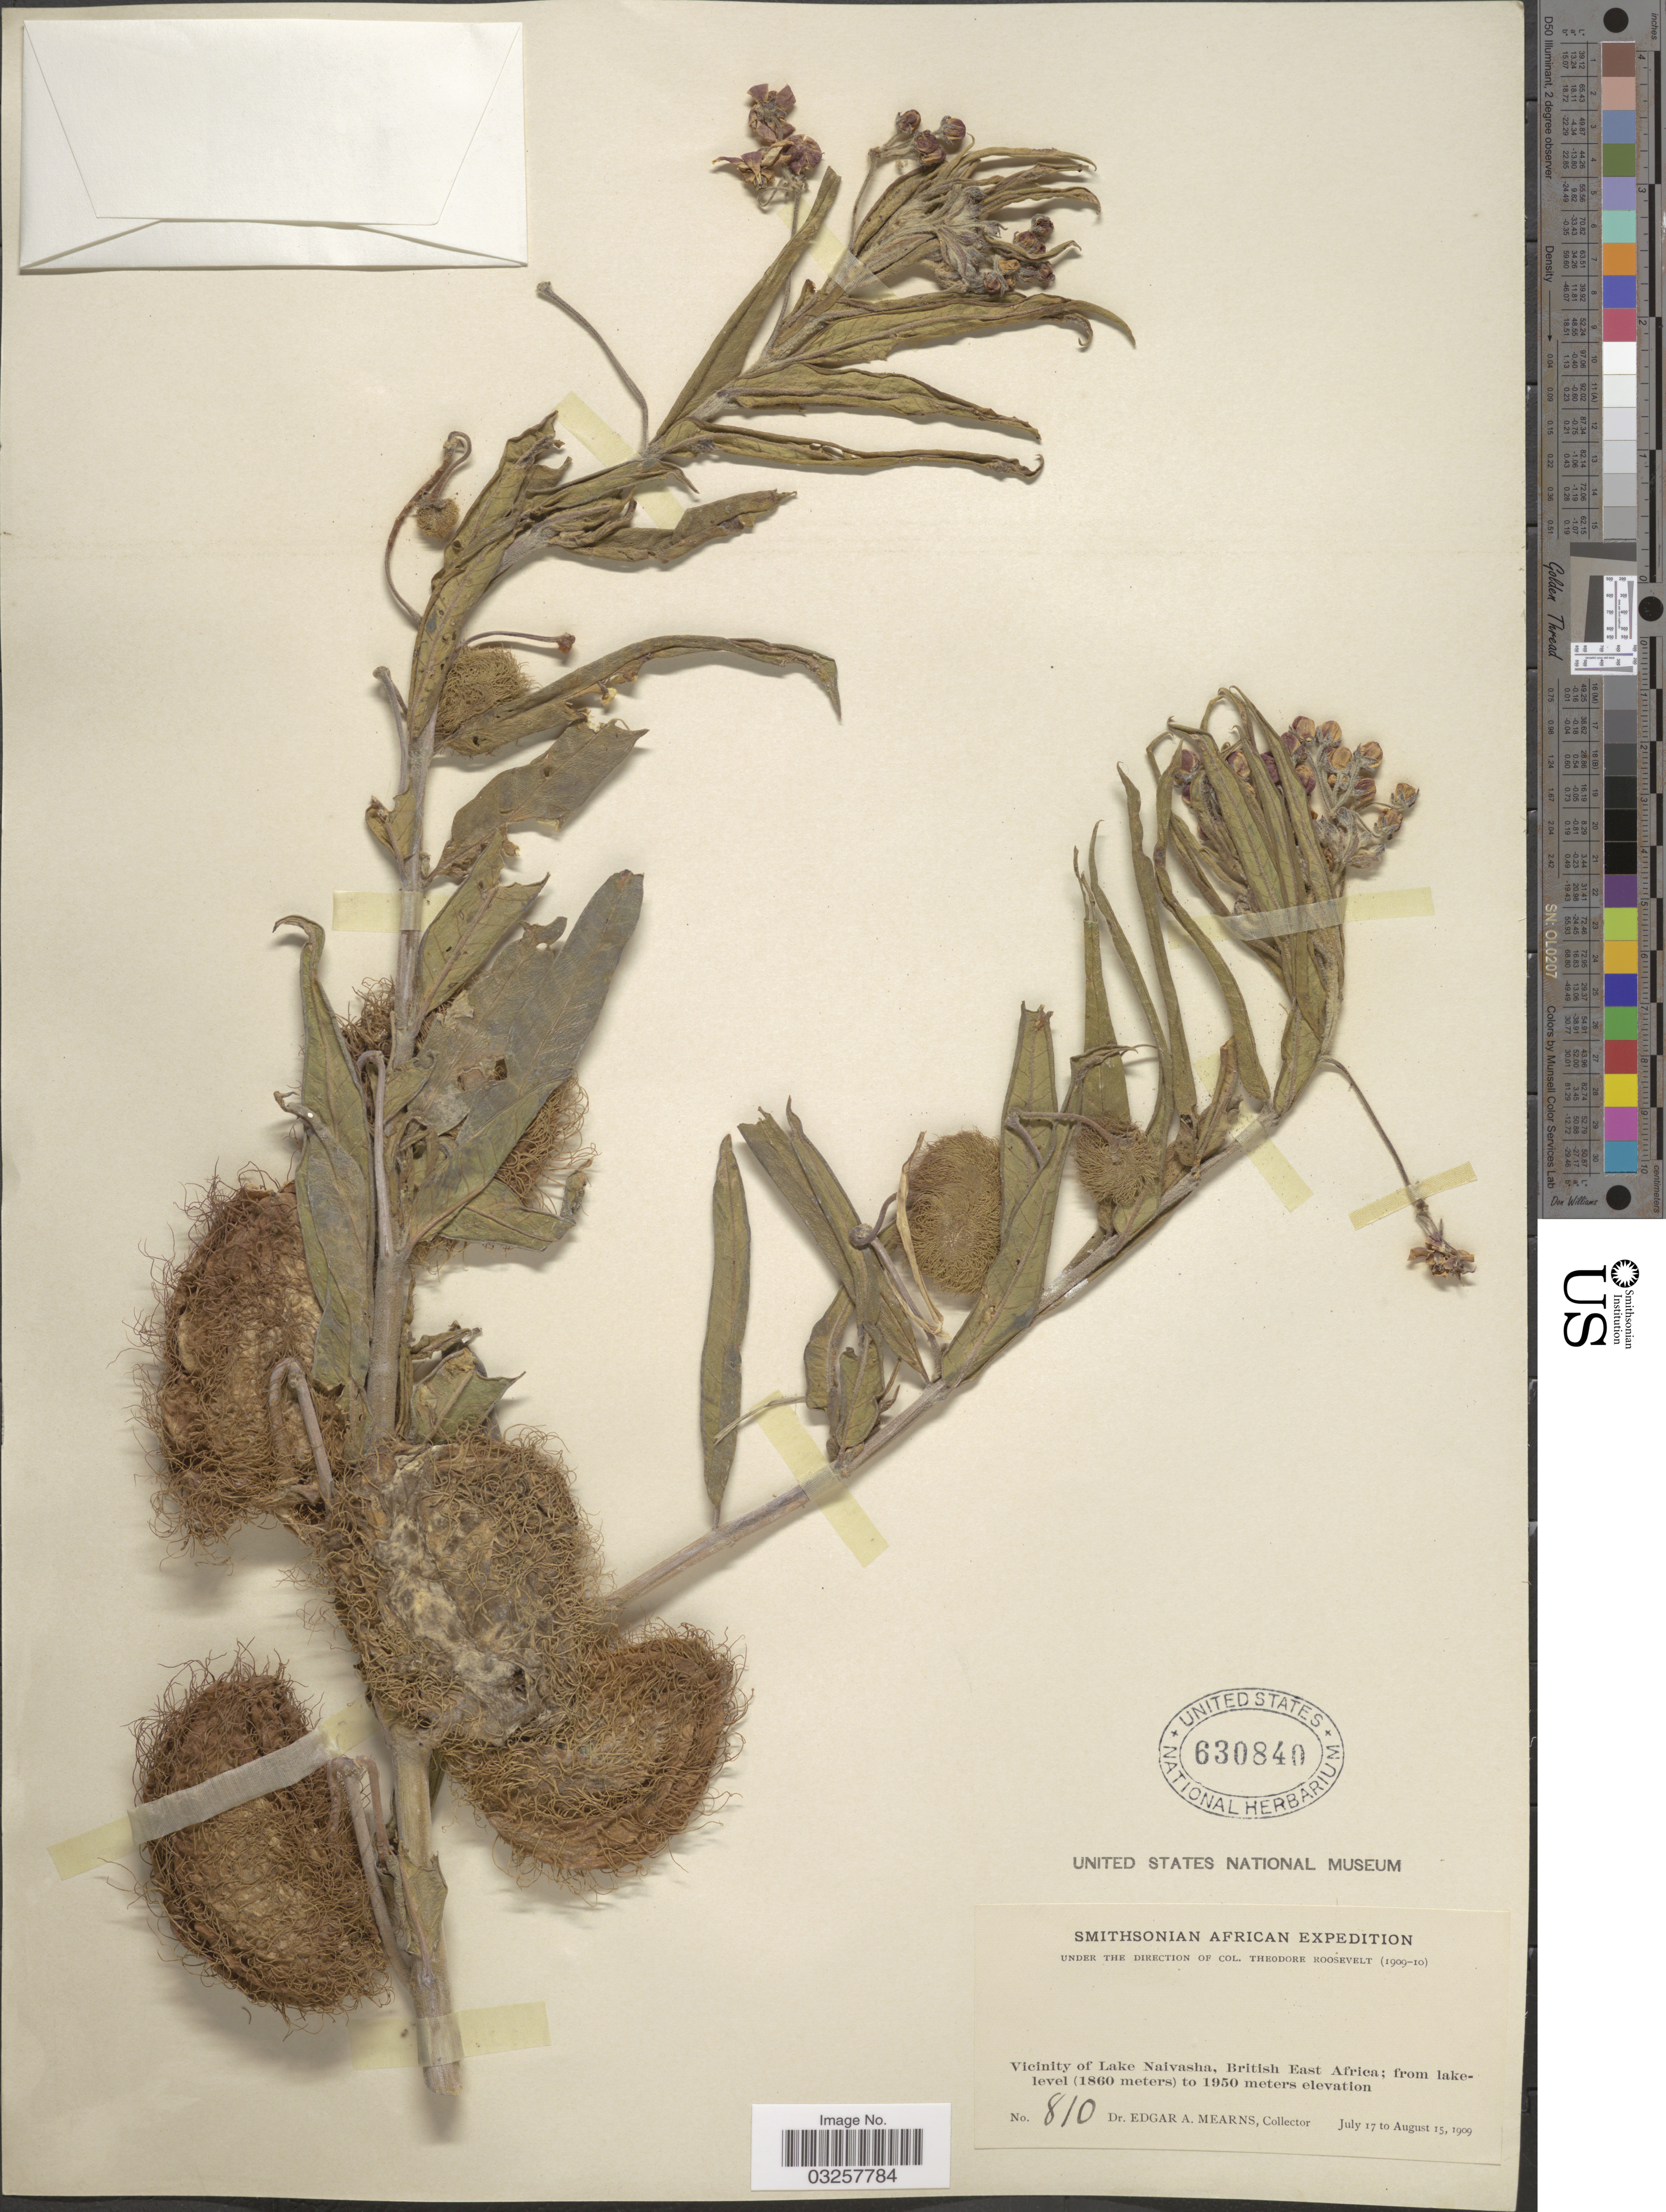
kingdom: Plantae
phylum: Tracheophyta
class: Magnoliopsida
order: Gentianales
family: Apocynaceae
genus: Asclepias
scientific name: Asclepias sp.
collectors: E. A. Mearns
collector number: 810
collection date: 1909-07-17/1909-08-15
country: Kenya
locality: Vicinity of Lake Naivasha, British East Africa.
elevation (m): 1860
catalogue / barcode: US 630840